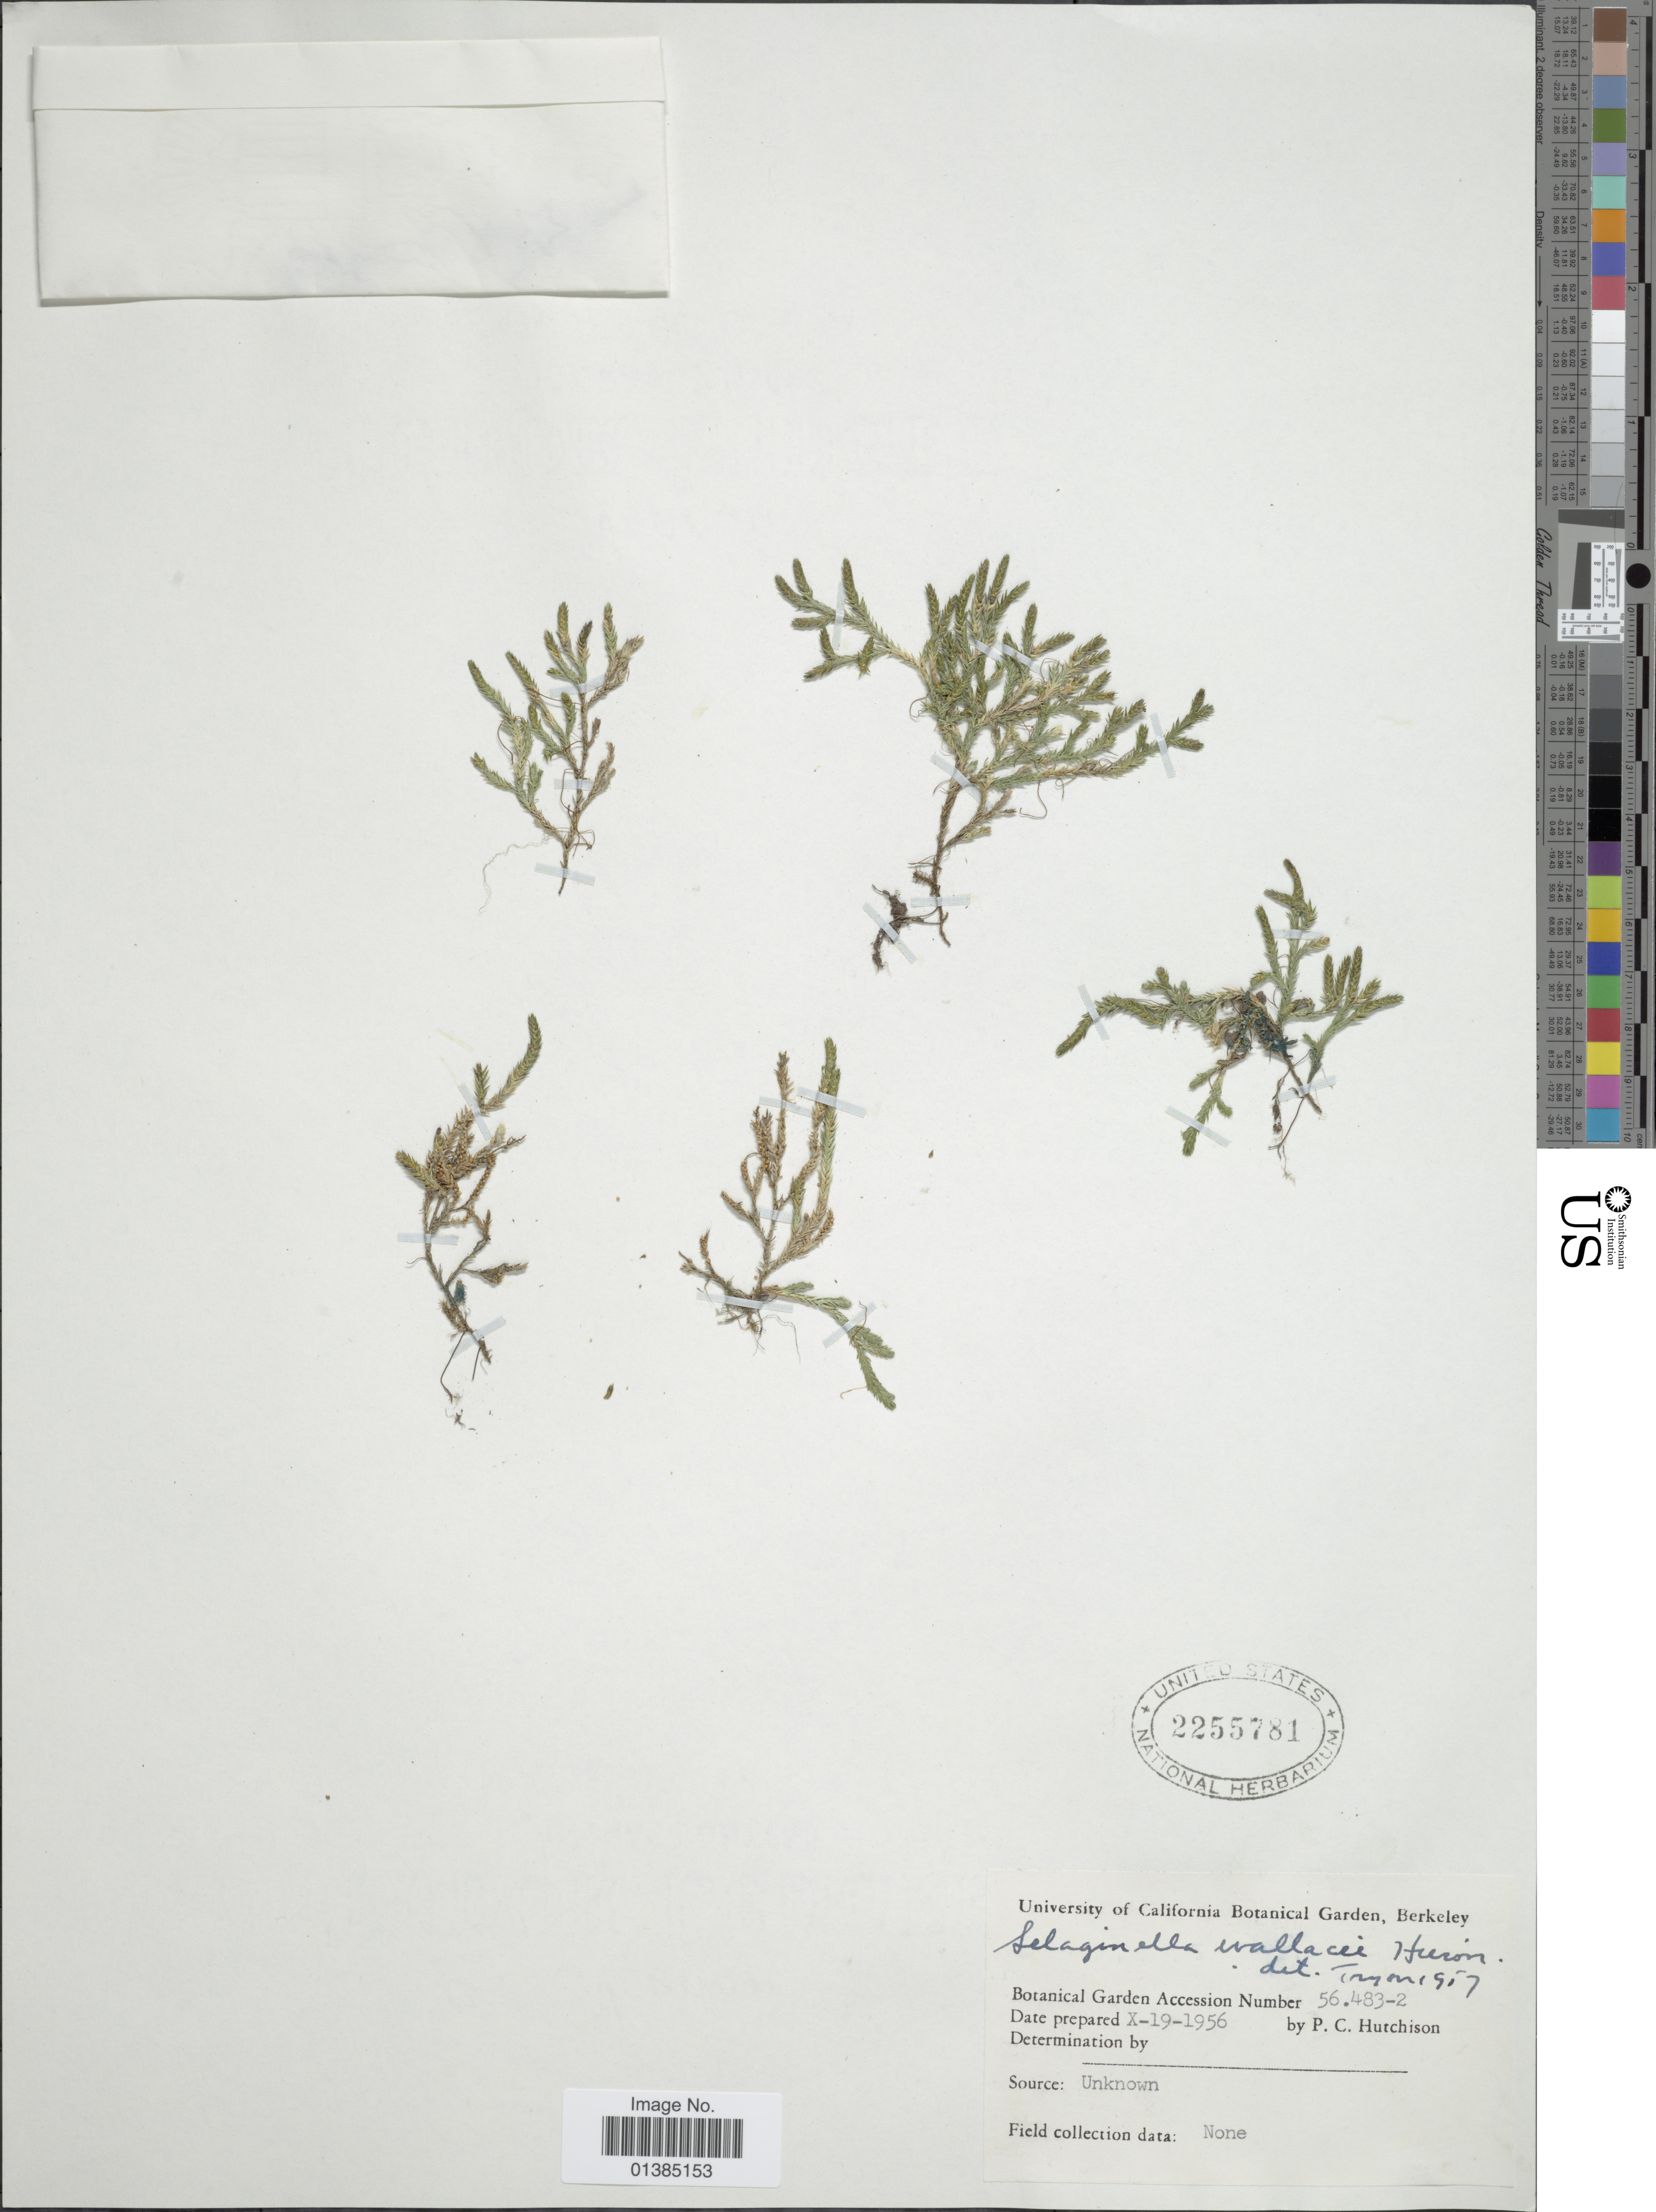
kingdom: Plantae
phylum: Tracheophyta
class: Lycopodiopsida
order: Selaginellales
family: Selaginellaceae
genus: Selaginella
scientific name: Selaginella wallacei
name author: Hieron.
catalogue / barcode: US 2255781